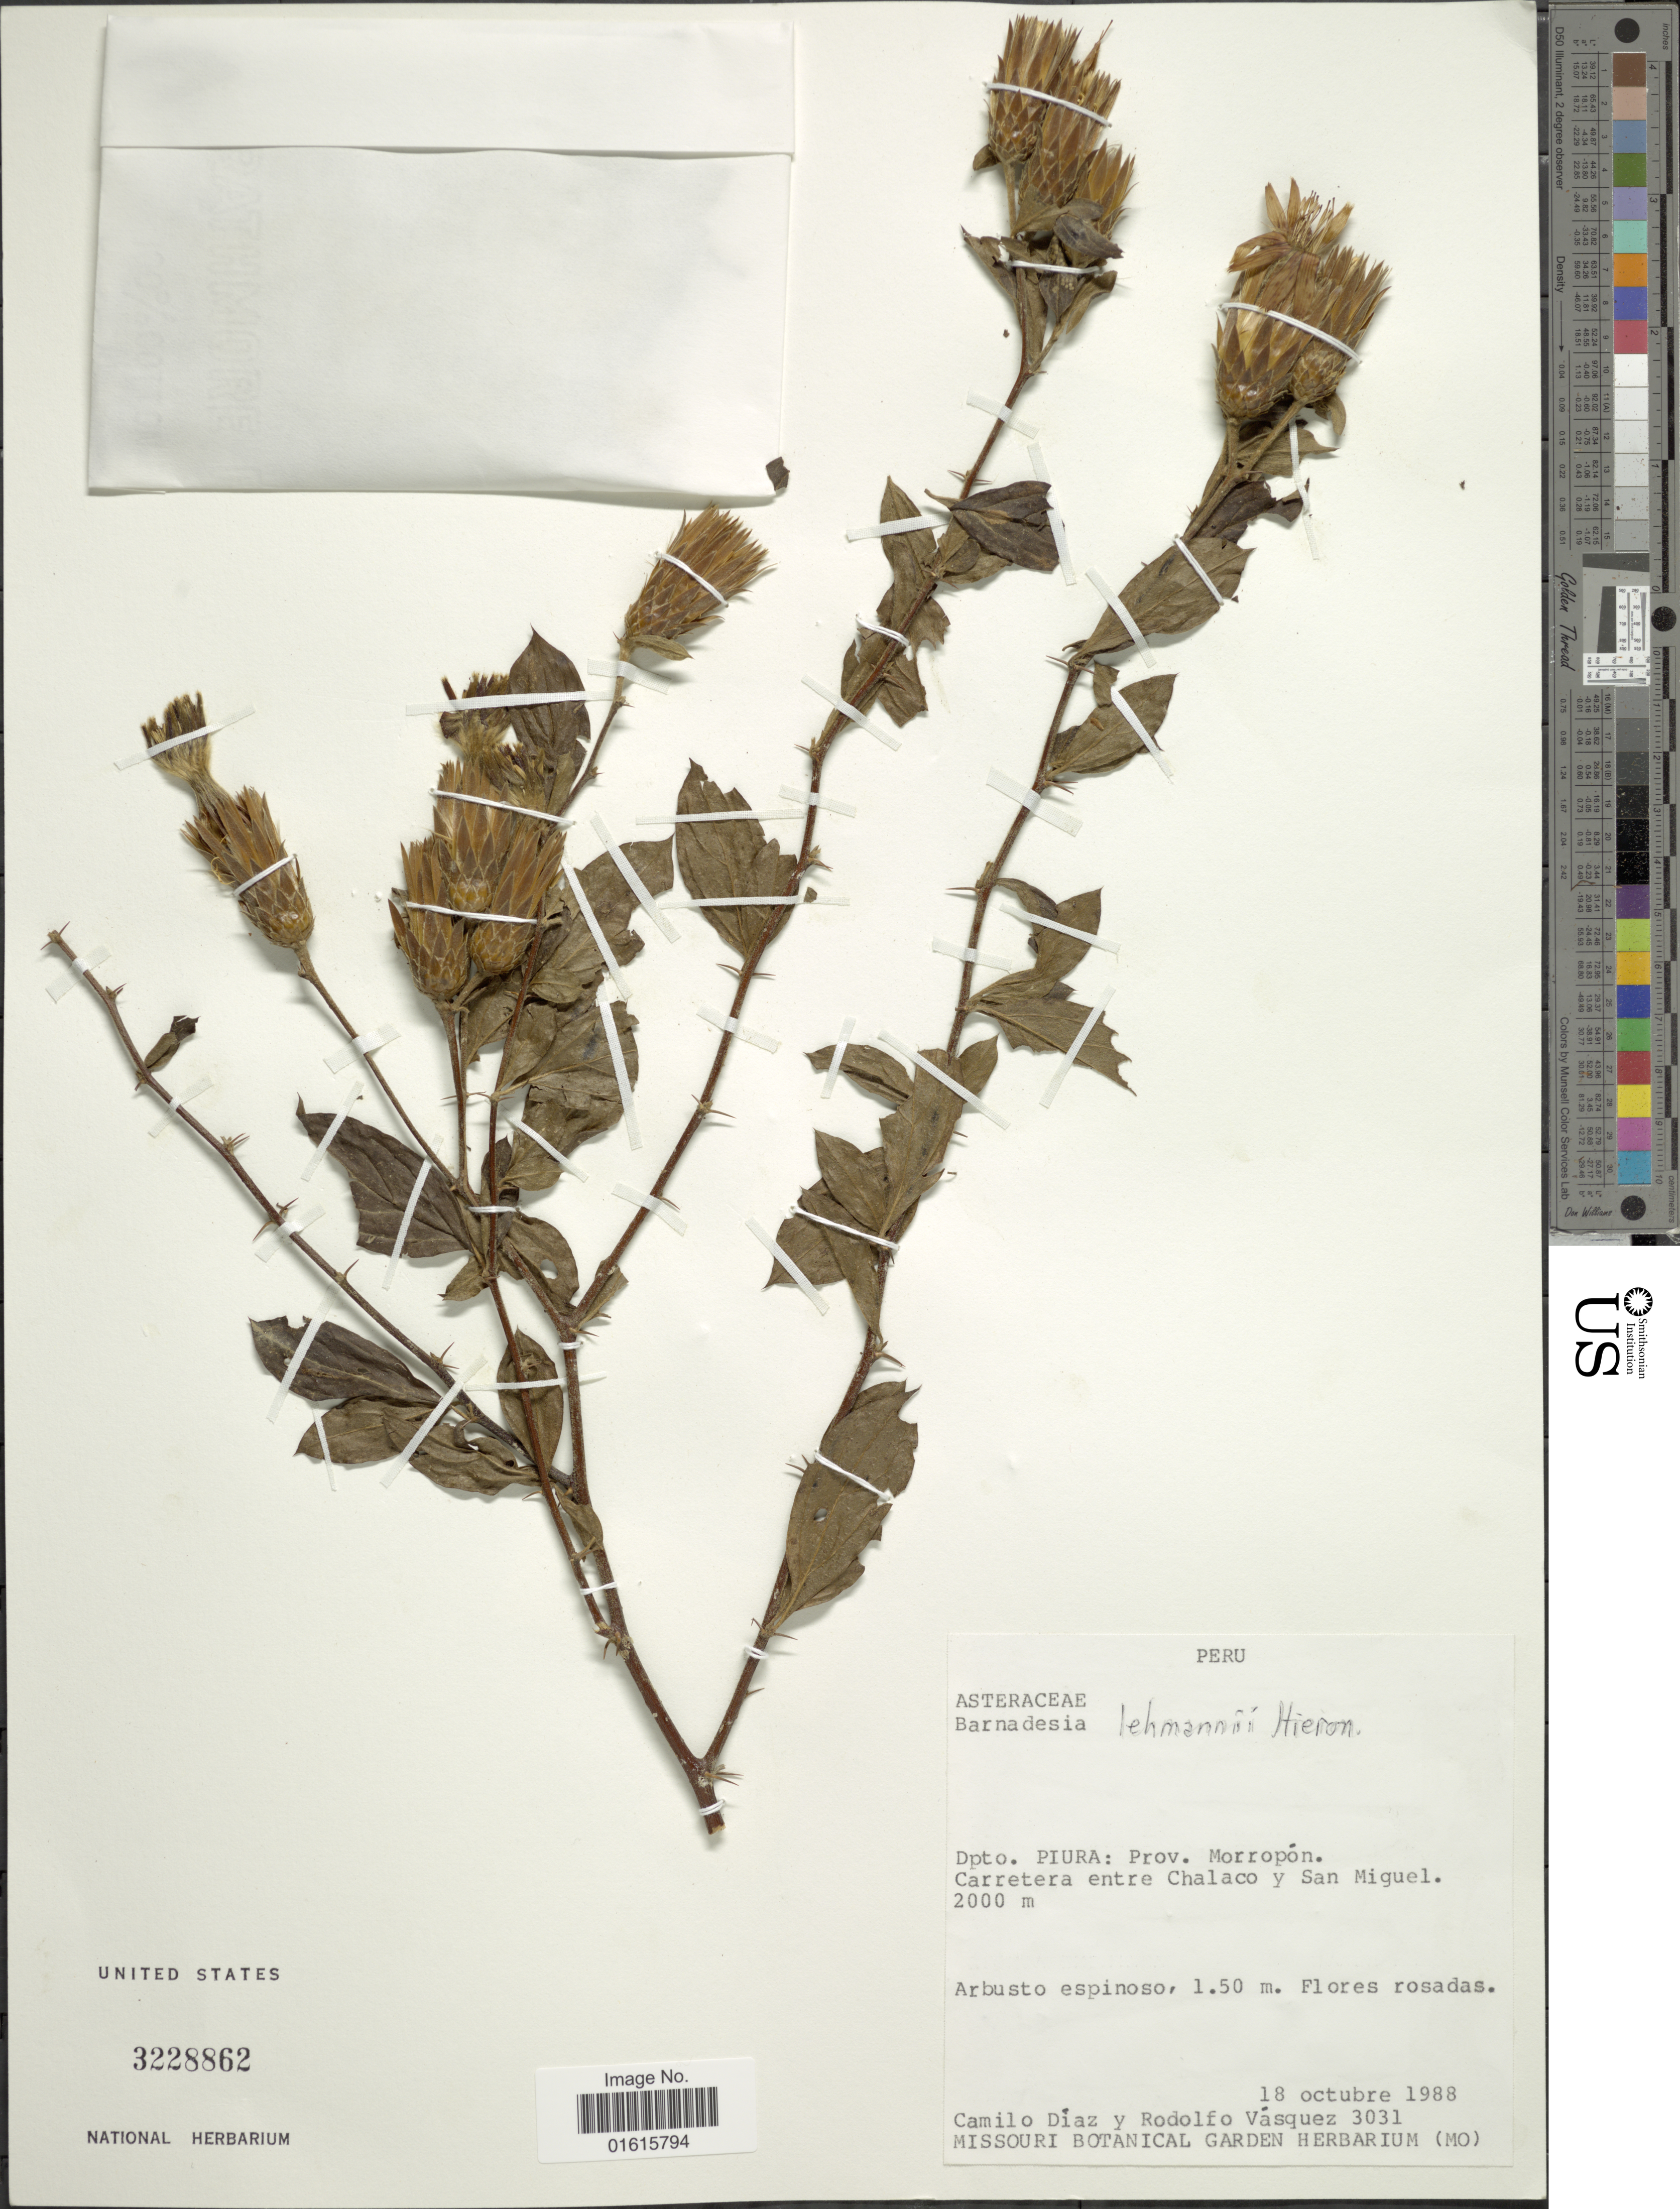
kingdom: Plantae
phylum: Tracheophyta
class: Magnoliopsida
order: Asterales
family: Asteraceae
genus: Barnadesia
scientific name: Barnadesia lehmannii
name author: Hieron.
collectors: C. Díaz & R. Vasquez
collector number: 3031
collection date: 1988-10-18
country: Peru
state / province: Piura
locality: Prov. Morropon, Carretera entre Chalaco y San Miguel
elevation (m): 2000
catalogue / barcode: US 3228862